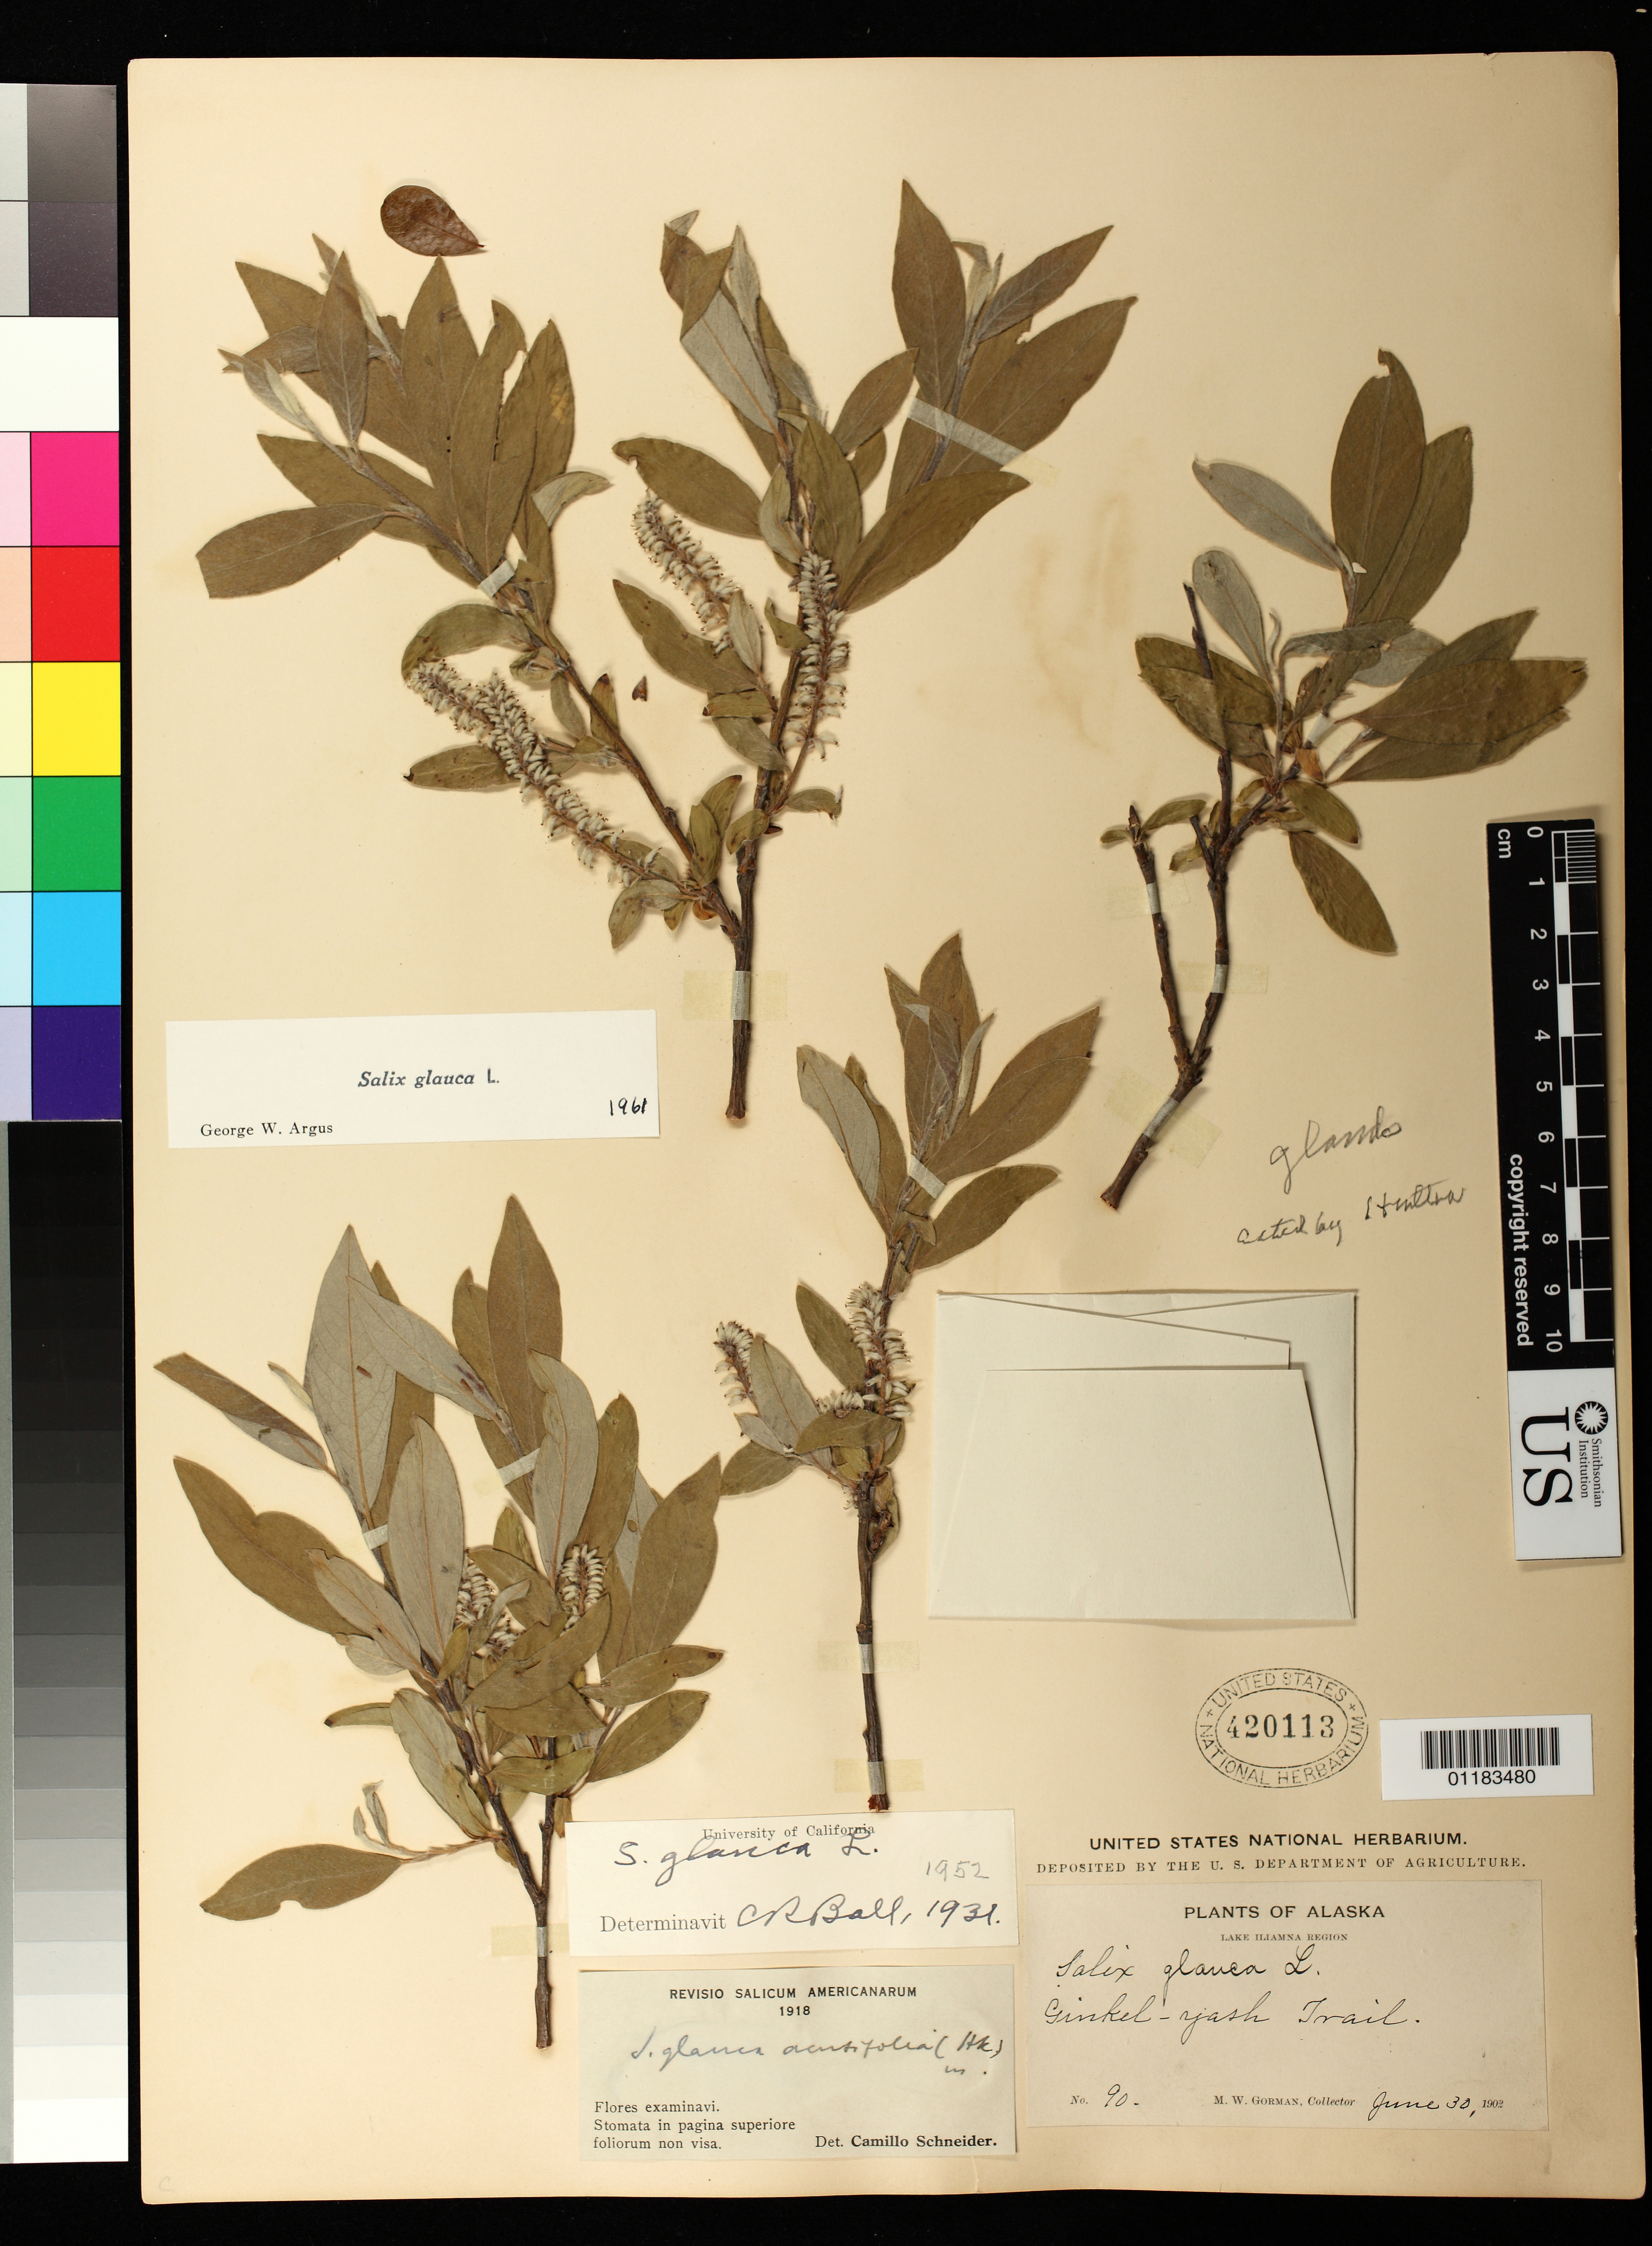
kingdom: Plantae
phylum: Tracheophyta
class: Magnoliopsida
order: Malpighiales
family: Salicaceae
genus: Salix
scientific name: Salix glauca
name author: L.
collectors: M. W. Gorman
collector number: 90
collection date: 1902-06-30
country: United States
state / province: Alaska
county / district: Lake and Peninsula Borough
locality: Lake Iliamna Region, Ginkel-yash Trail.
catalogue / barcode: US 420113